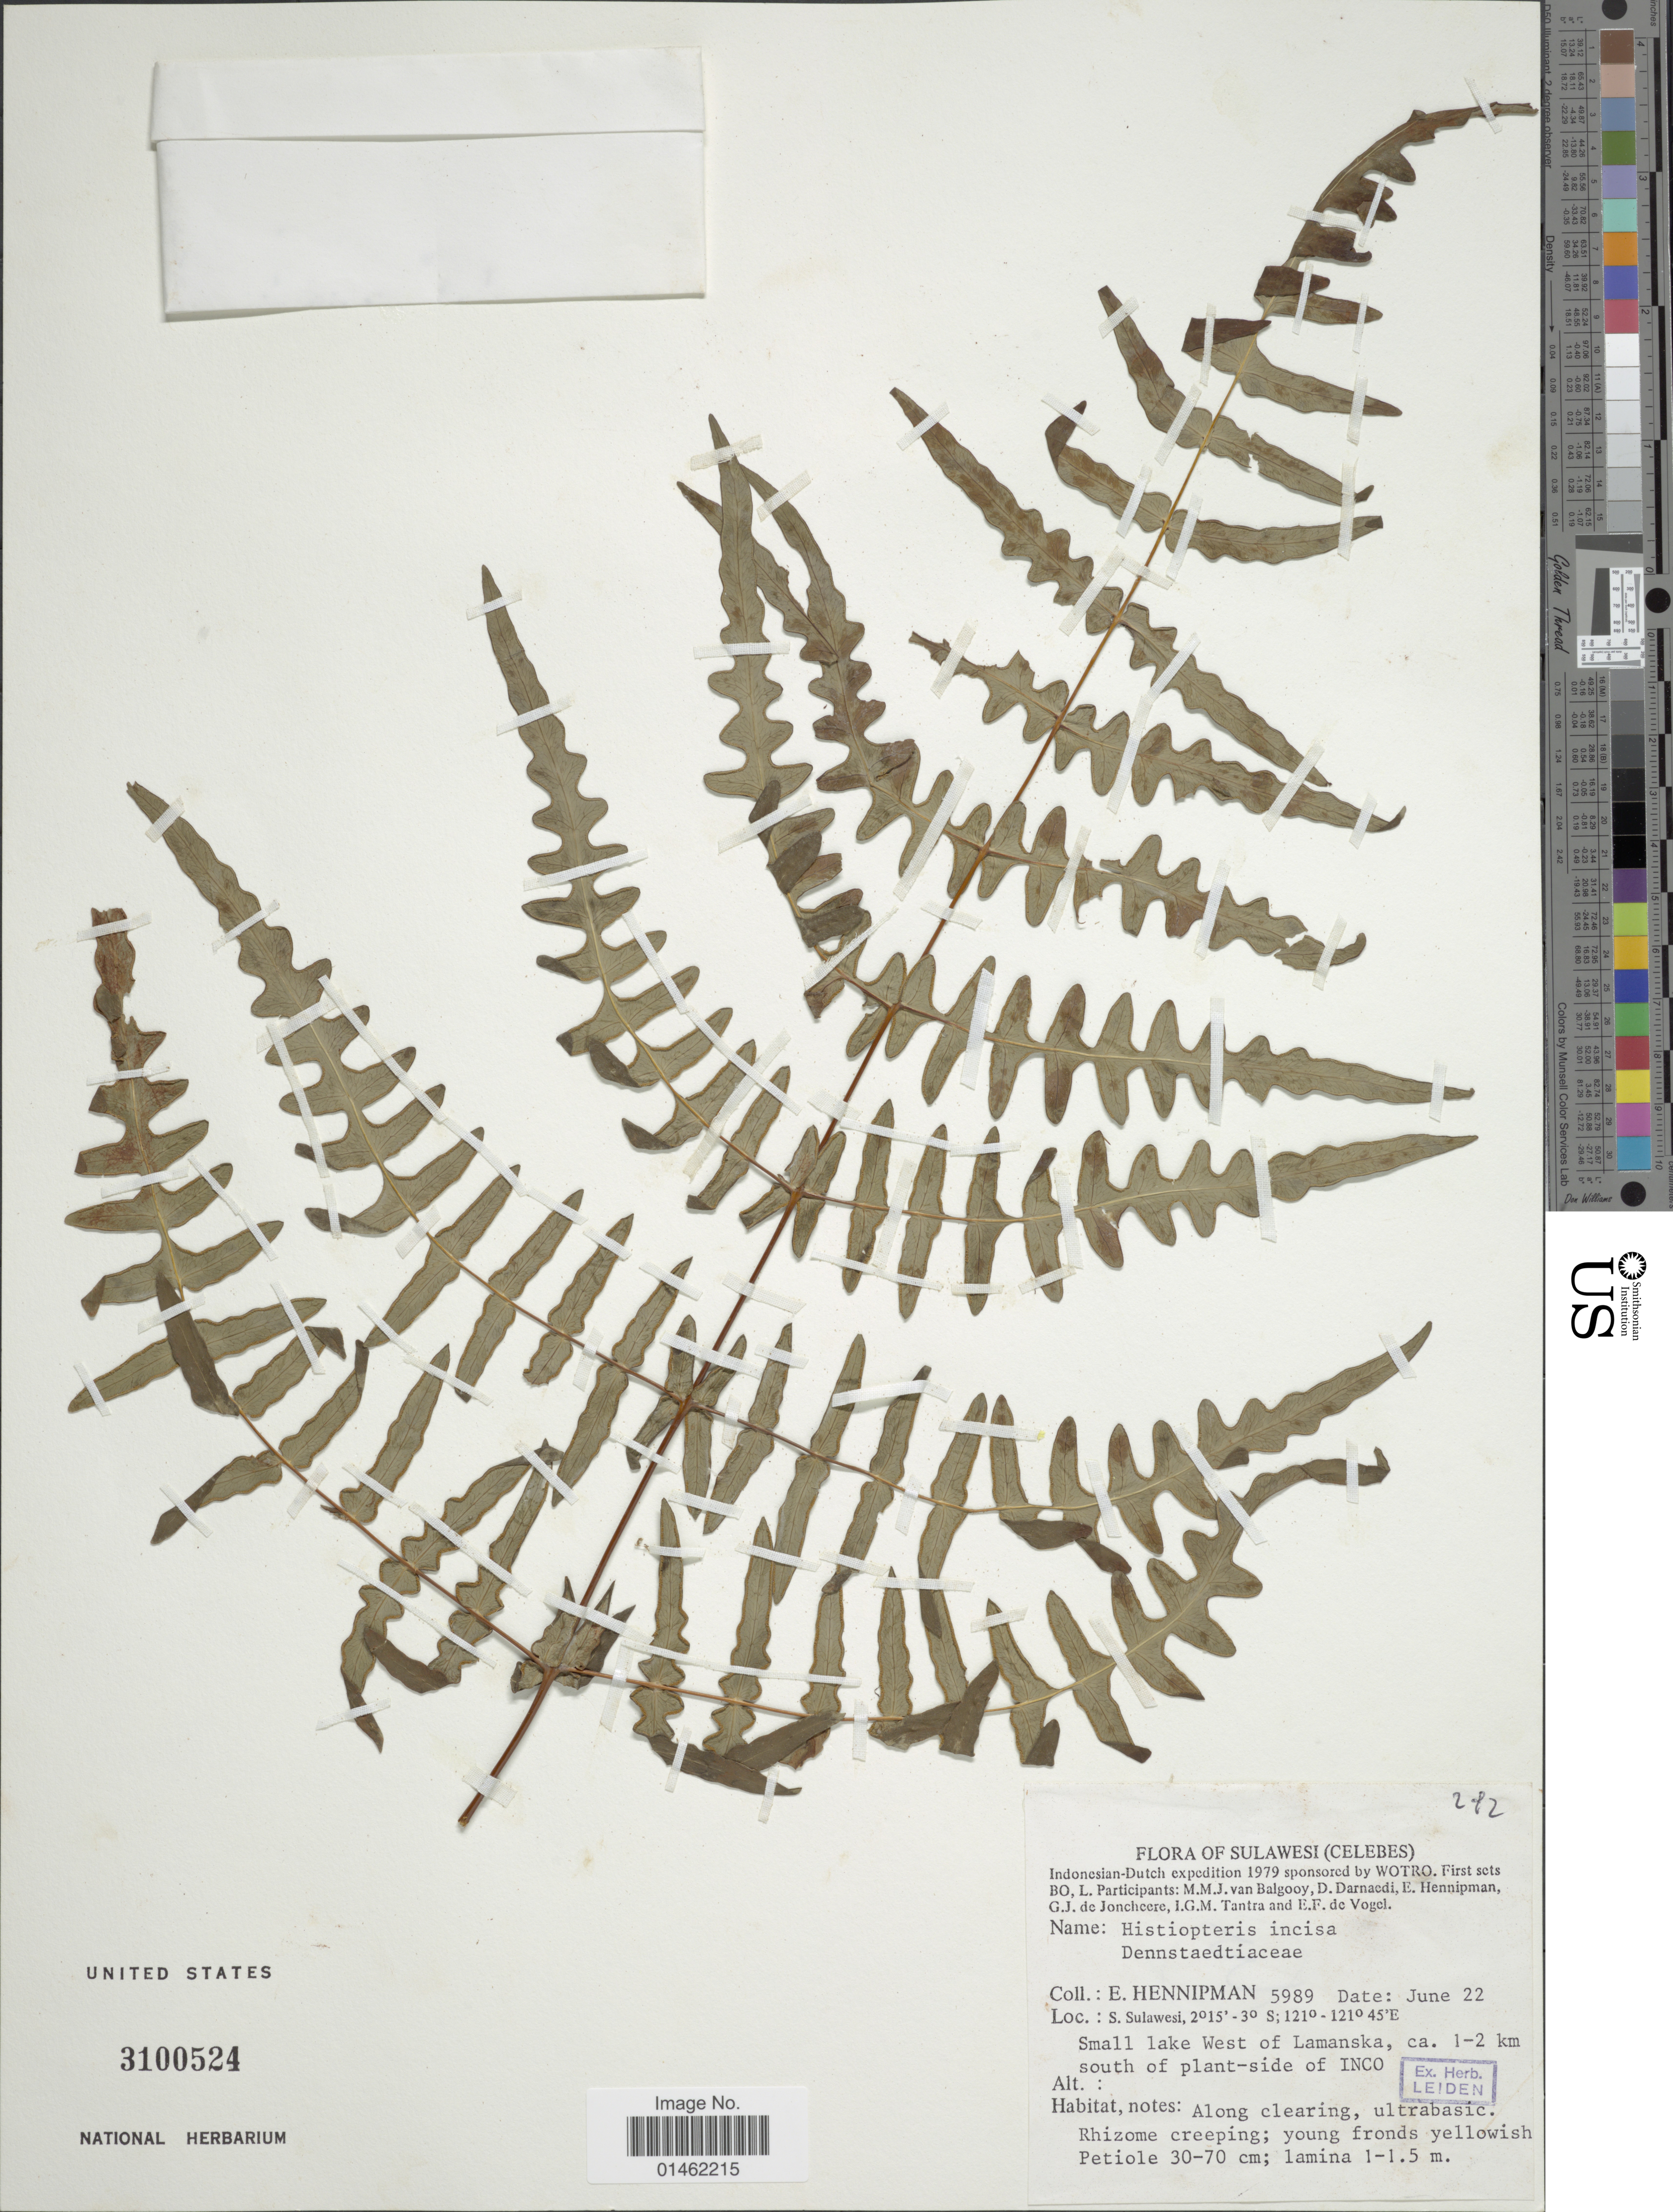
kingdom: Plantae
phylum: Tracheophyta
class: Polypodiopsida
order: Polypodiales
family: Dennstaedtiaceae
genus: Histiopteris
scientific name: Histiopteris incisa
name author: (Thunb.) J. Sm.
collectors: E. Hennipman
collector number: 5989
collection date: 1979-06-22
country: Indonesia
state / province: Sulawesi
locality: (Celebes), S.Sulawesi, Small lake West of Lamanska, ca 1-2 km south of plant-side of INCO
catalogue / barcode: US 3100524